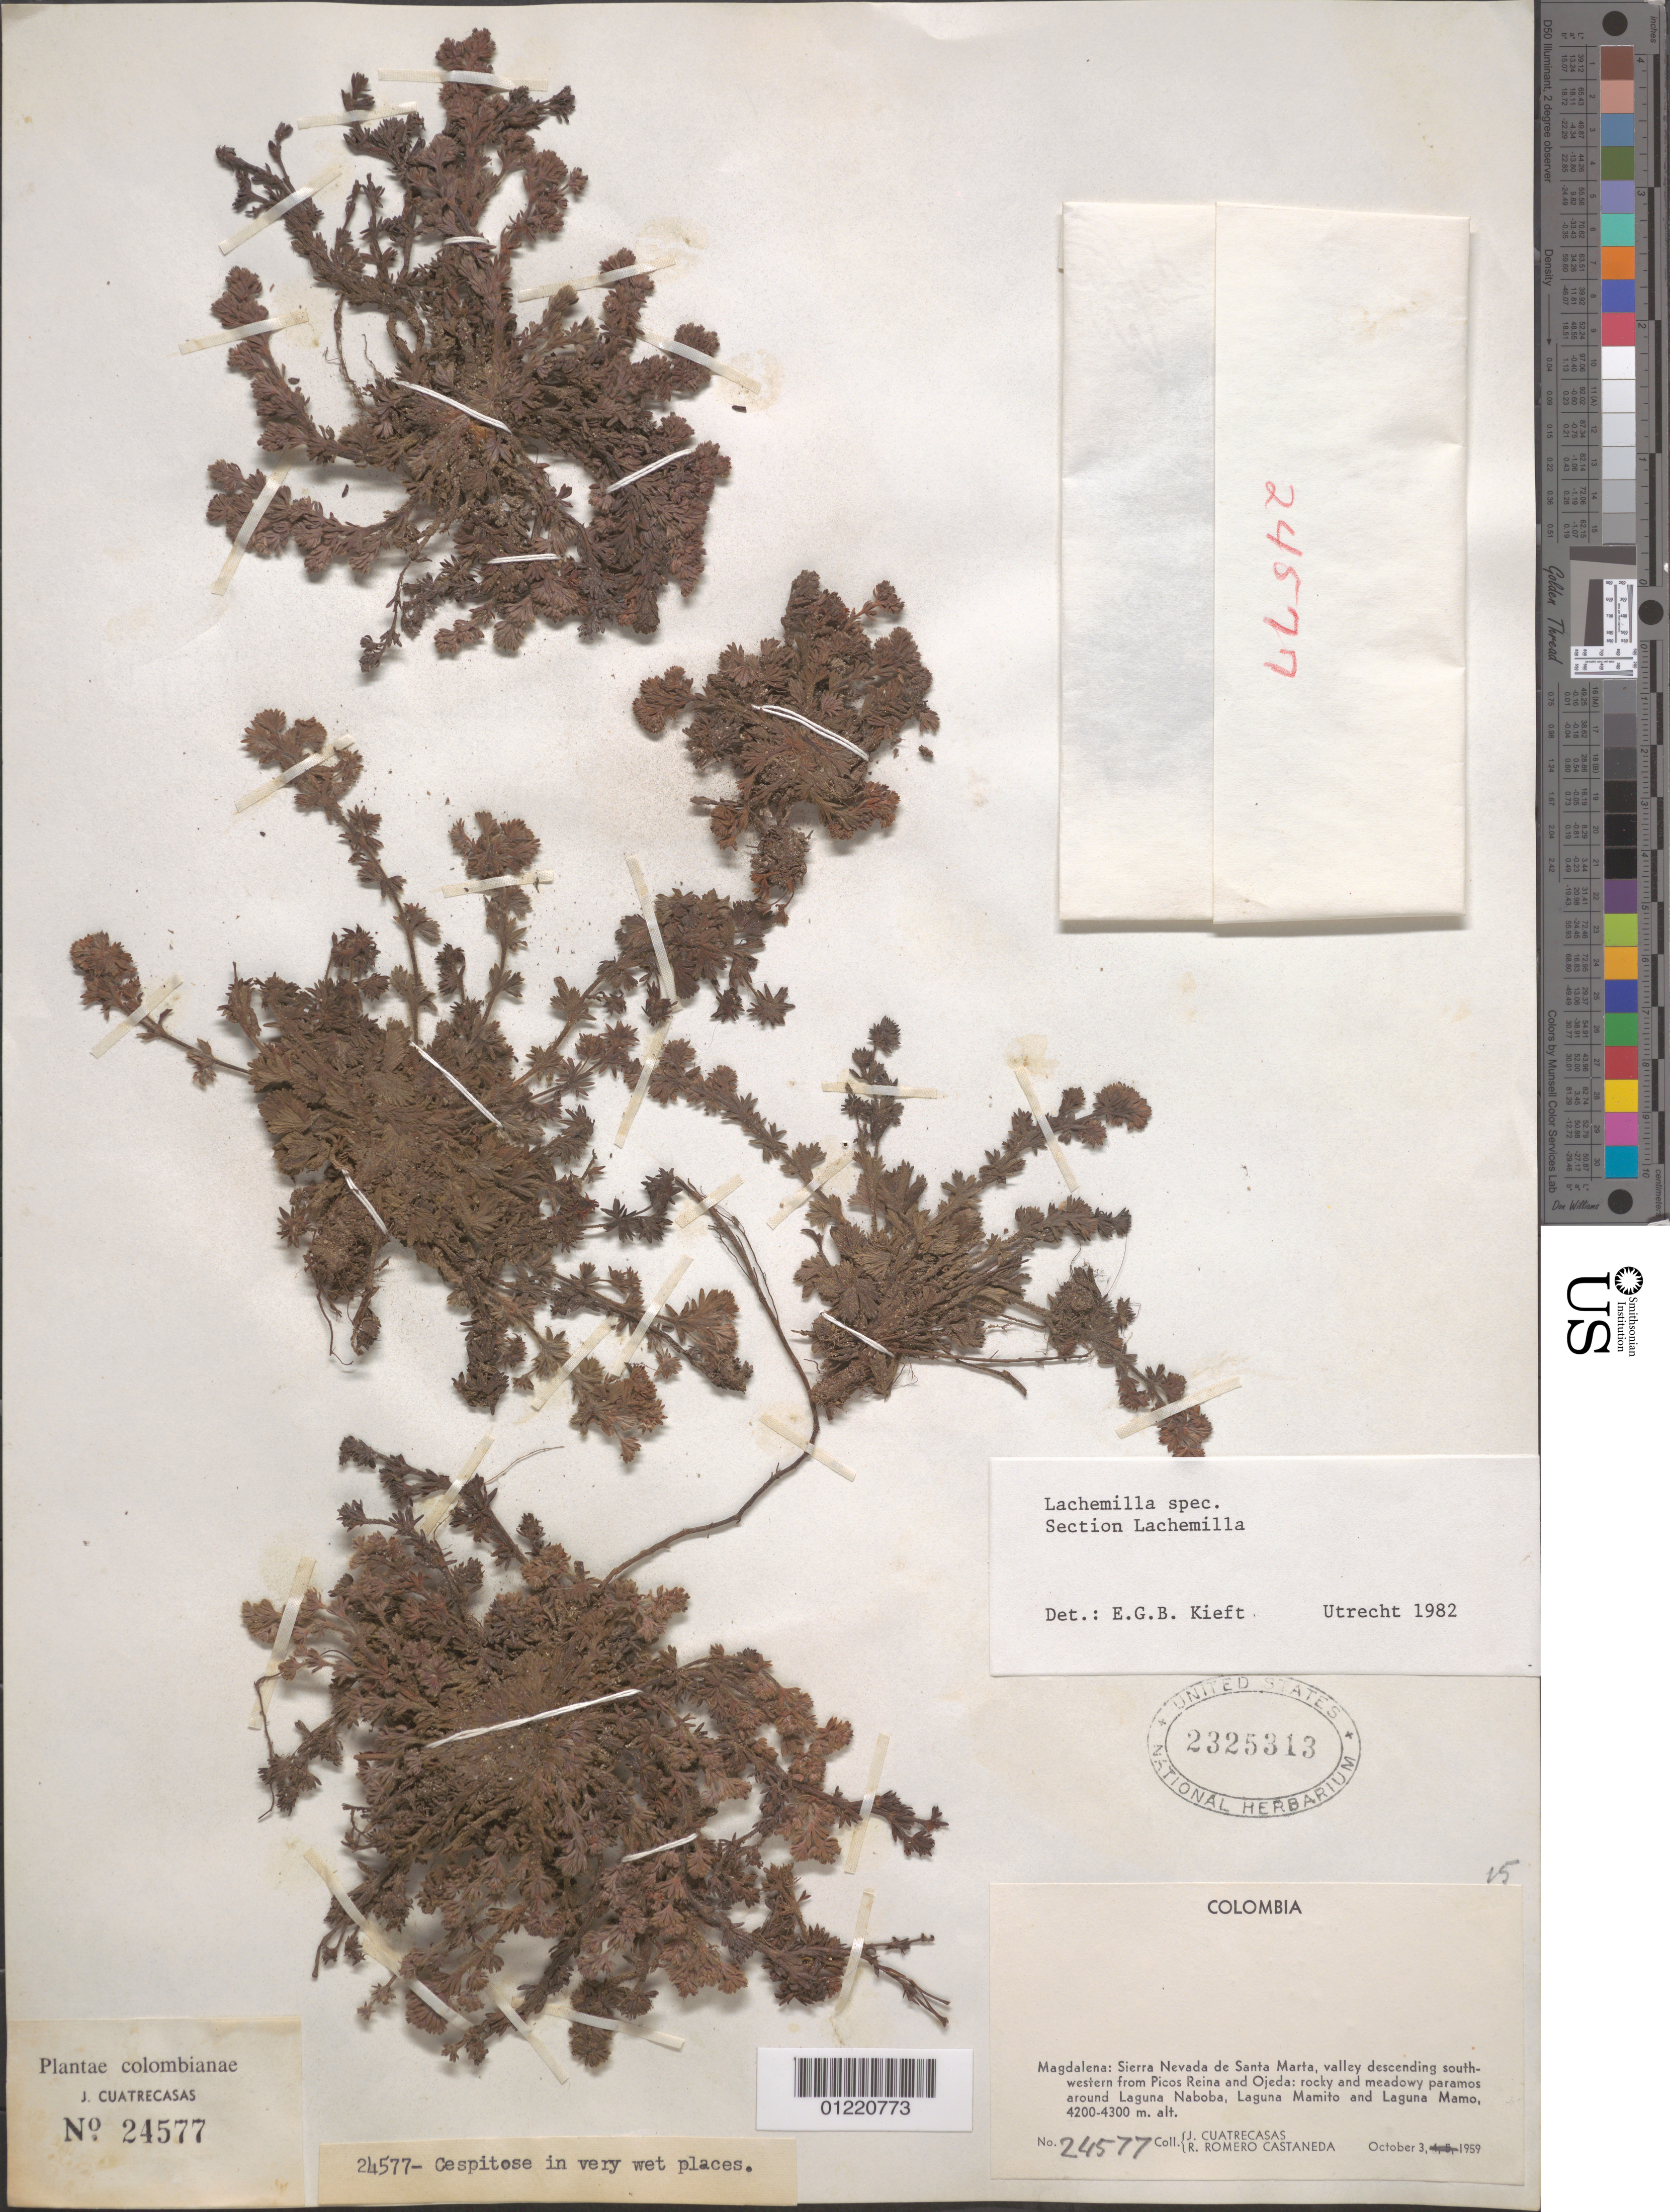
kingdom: Plantae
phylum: Tracheophyta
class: Magnoliopsida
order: Rosales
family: Rosaceae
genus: Lachemilla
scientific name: Lachemilla sp.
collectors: J. Cuatrecasas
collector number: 24577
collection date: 1959-10-03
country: Colombia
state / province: Magdalena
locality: Sierra Nevada de Santa Marta, valley descending south-west from Picos Reina and Ojeda; rocky and meadowy paramos around Laguna Naboba, Laguna Mamito, and Laguna Mamo.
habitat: rocky and meadowy paramos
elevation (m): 4200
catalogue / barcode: US 2325313